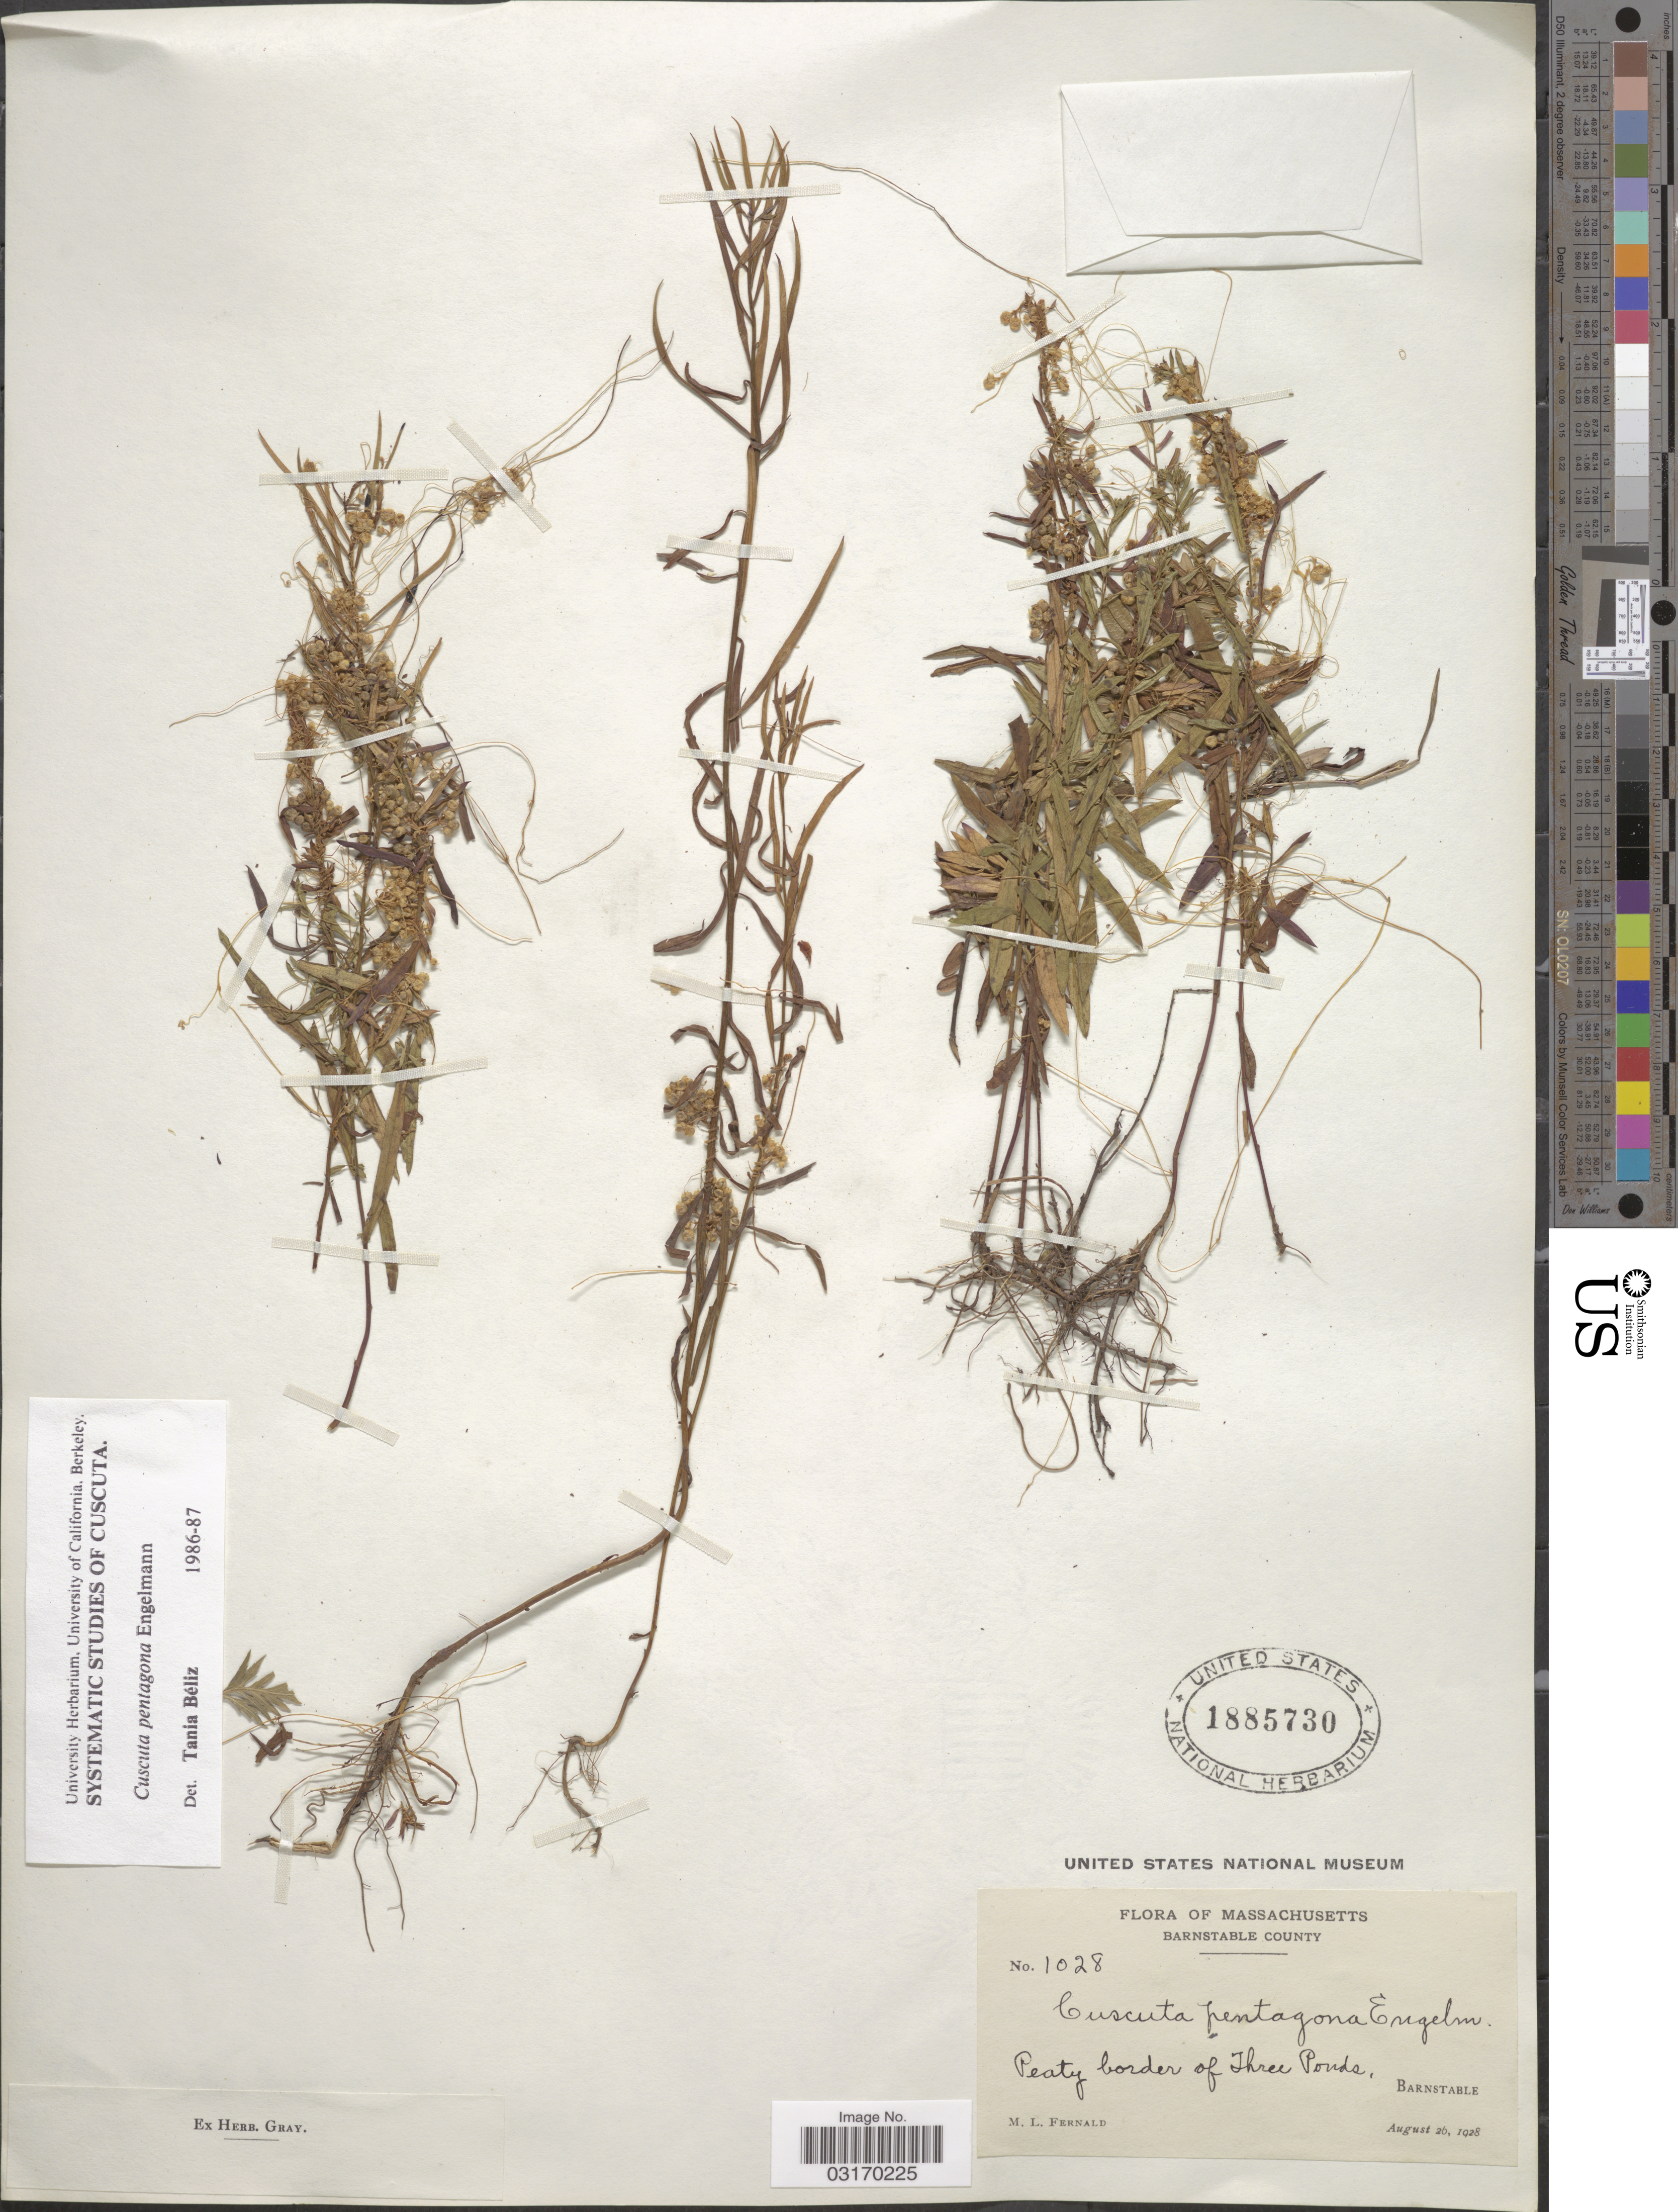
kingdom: Plantae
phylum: Tracheophyta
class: Magnoliopsida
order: Solanales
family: Convolvulaceae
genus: Cuscuta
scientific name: Cuscuta pentagona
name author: Engelm.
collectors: M. L. Fernald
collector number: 1028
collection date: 1928-08-26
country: United States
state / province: Massachusetts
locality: Barnstable County. Peaty border of Three Ponds, Barnstable.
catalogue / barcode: US 1885730